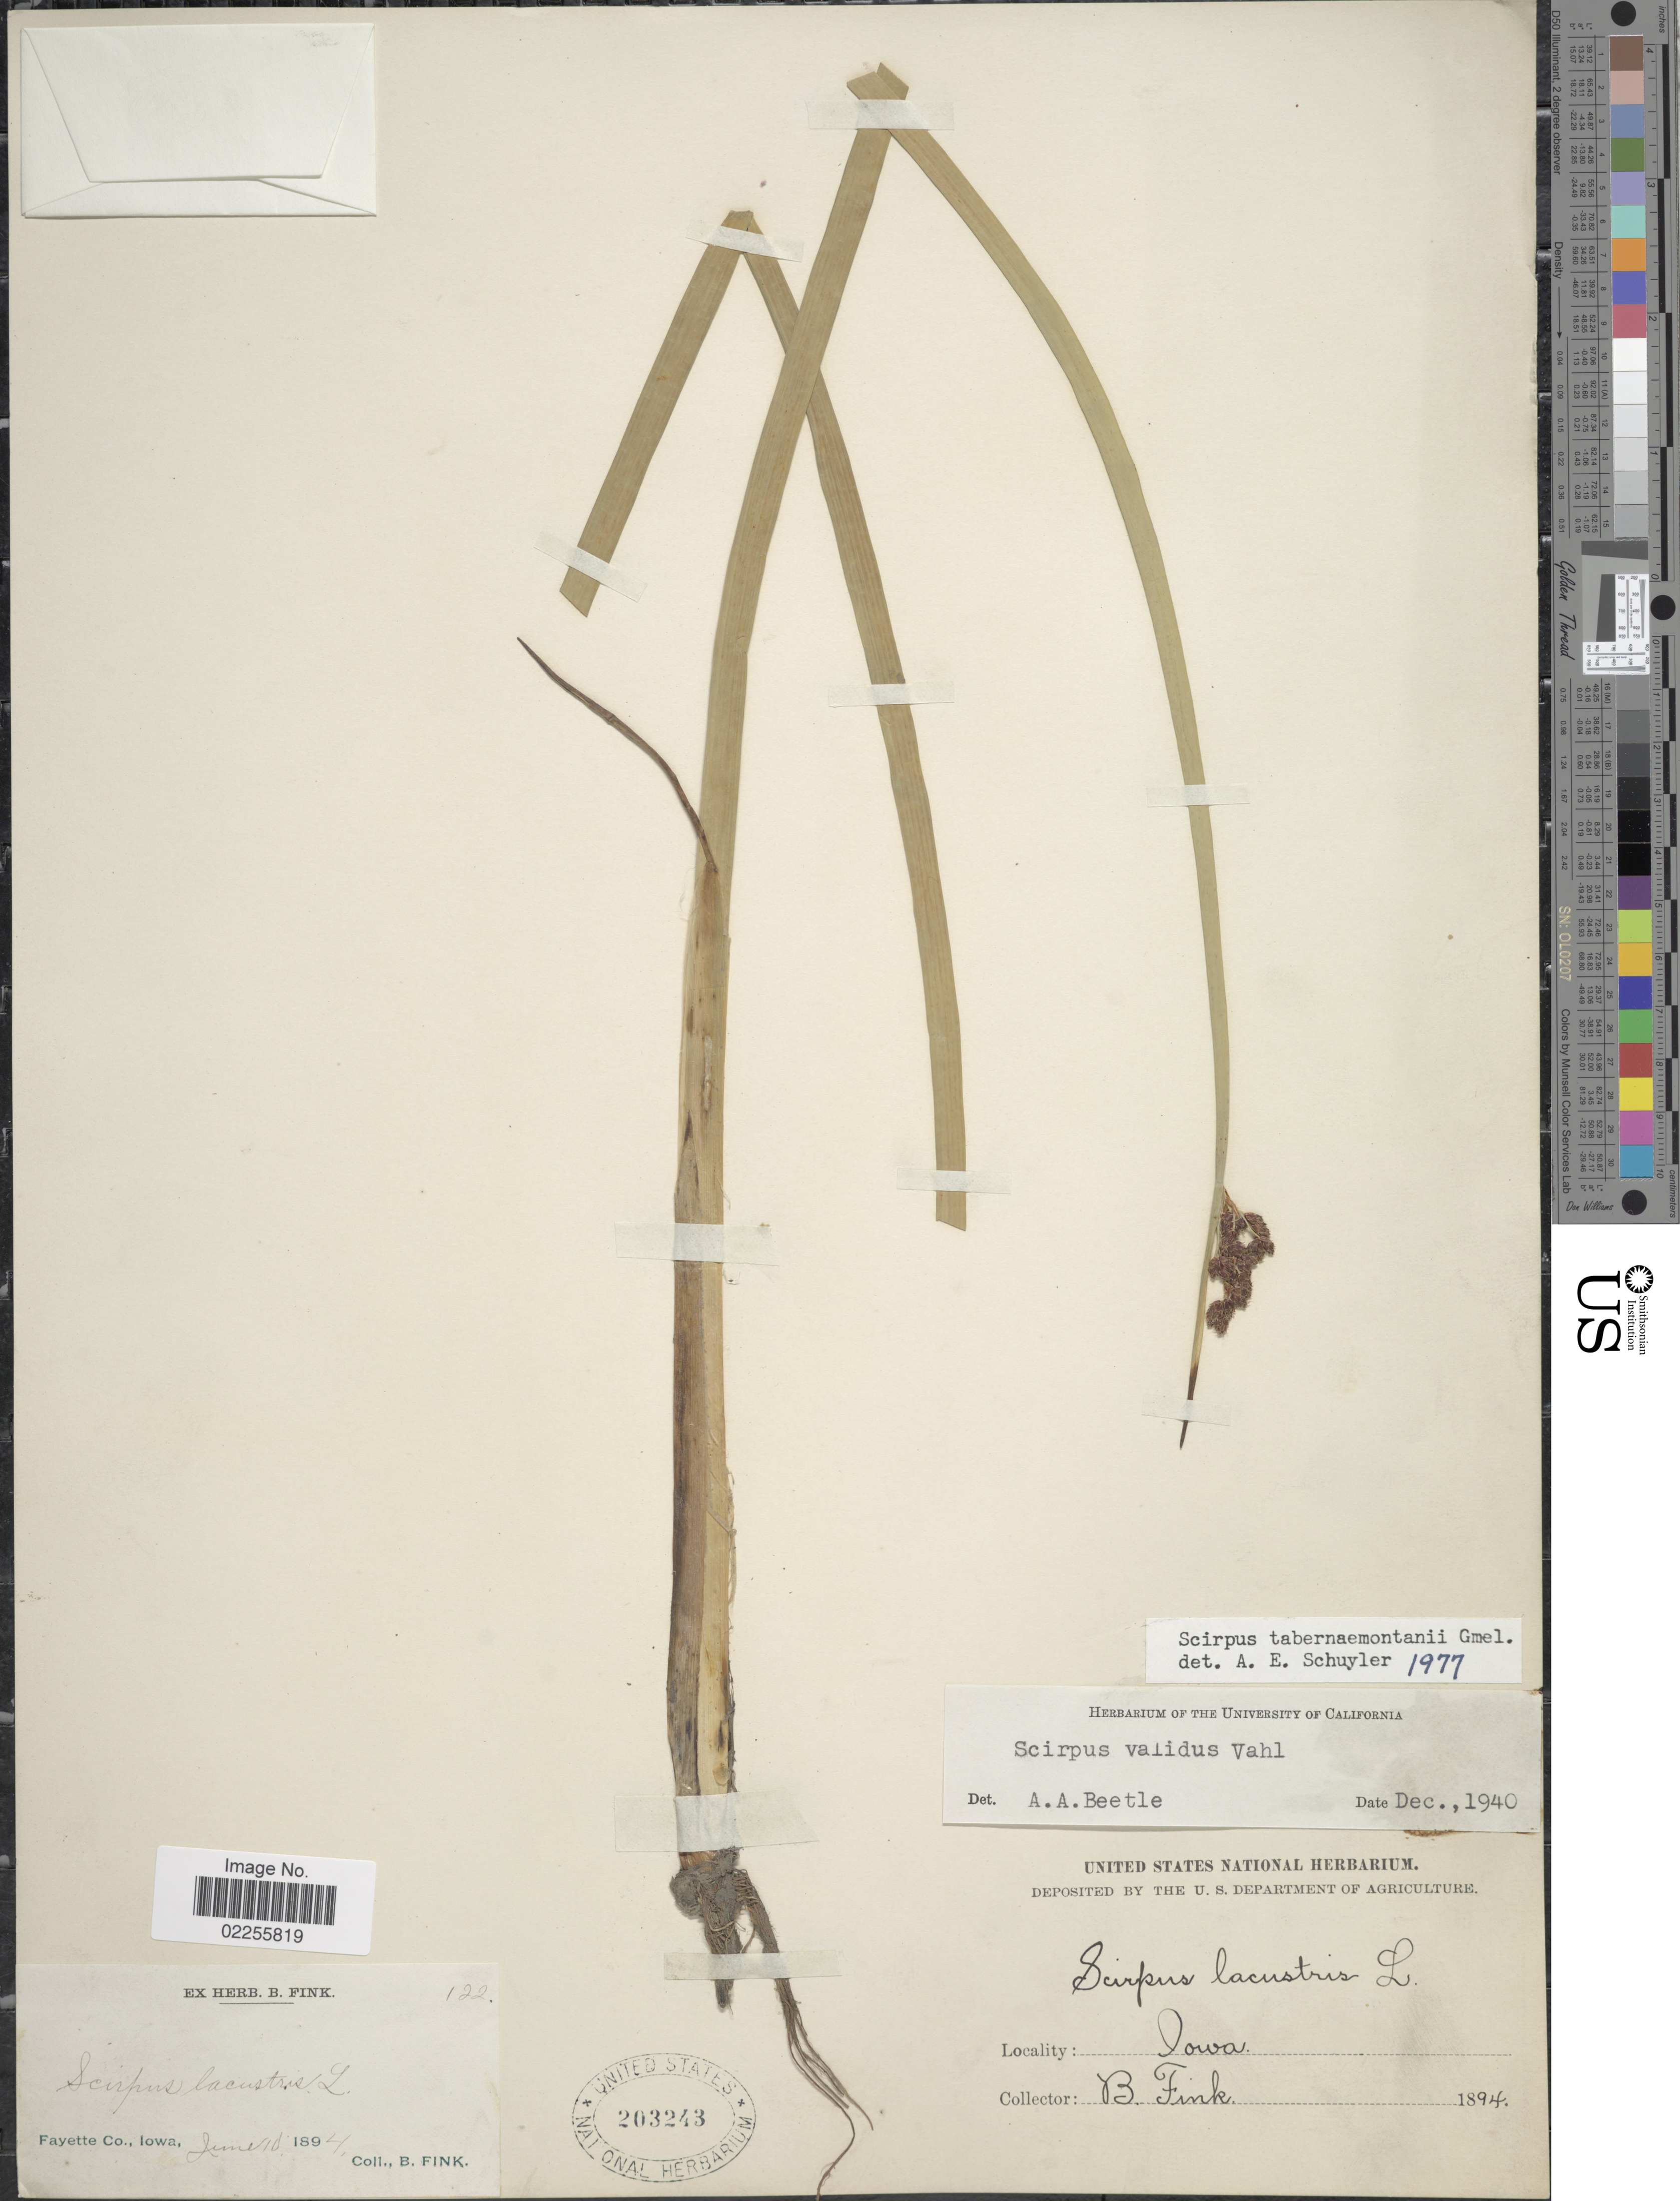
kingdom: Plantae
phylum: Tracheophyta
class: Liliopsida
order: Poales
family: Cyperaceae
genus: Schoenoplectus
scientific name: Schoenoplectus tabernaemontani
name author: (C.C. Gmel.) Palla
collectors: B. Fink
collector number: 122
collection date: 1894-06-18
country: United States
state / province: Iowa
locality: Fayette Co.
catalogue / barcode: US 203243